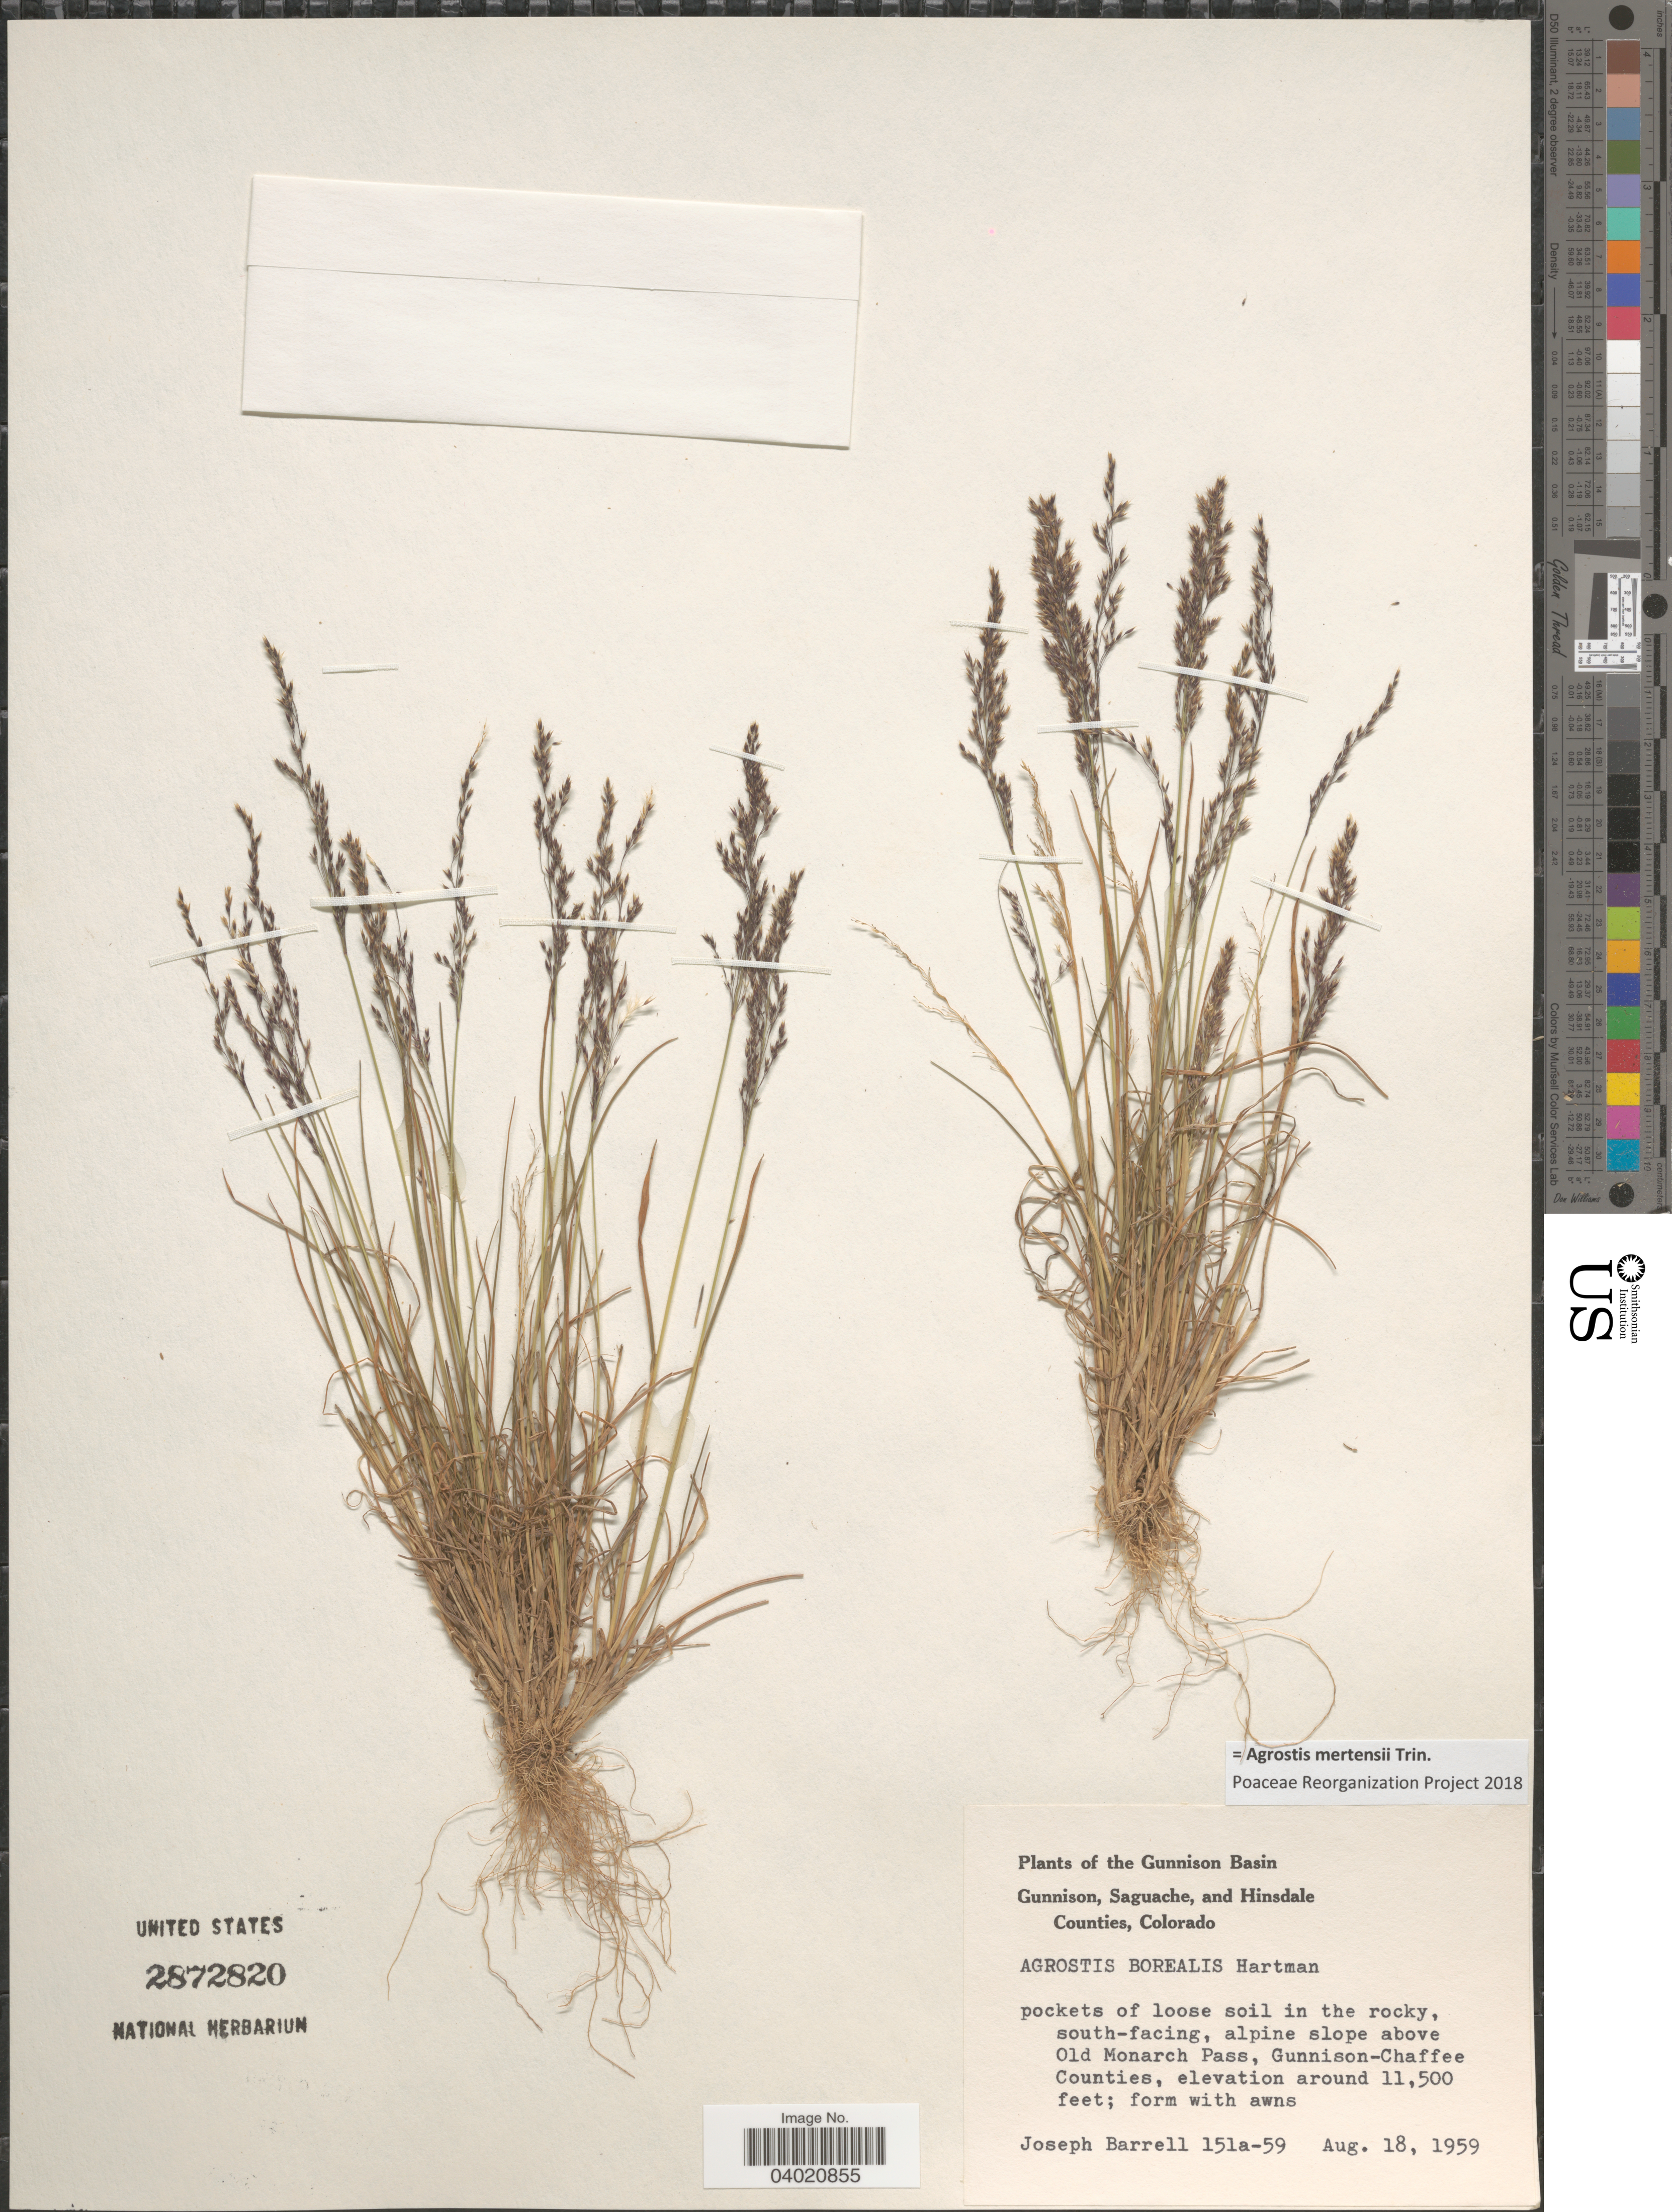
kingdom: Plantae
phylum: Tracheophyta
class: Liliopsida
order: Poales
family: Poaceae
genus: Agrostis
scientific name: Agrostis mertensii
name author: Trin.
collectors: J. Barrell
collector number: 151a-59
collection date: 1959-08-18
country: United States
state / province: Colorado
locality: The Gunnison Basin. South-facing, alpine slope above Old Monarch Pass, Gunnison-Chaffee Counties.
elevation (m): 3505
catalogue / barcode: US 2872820